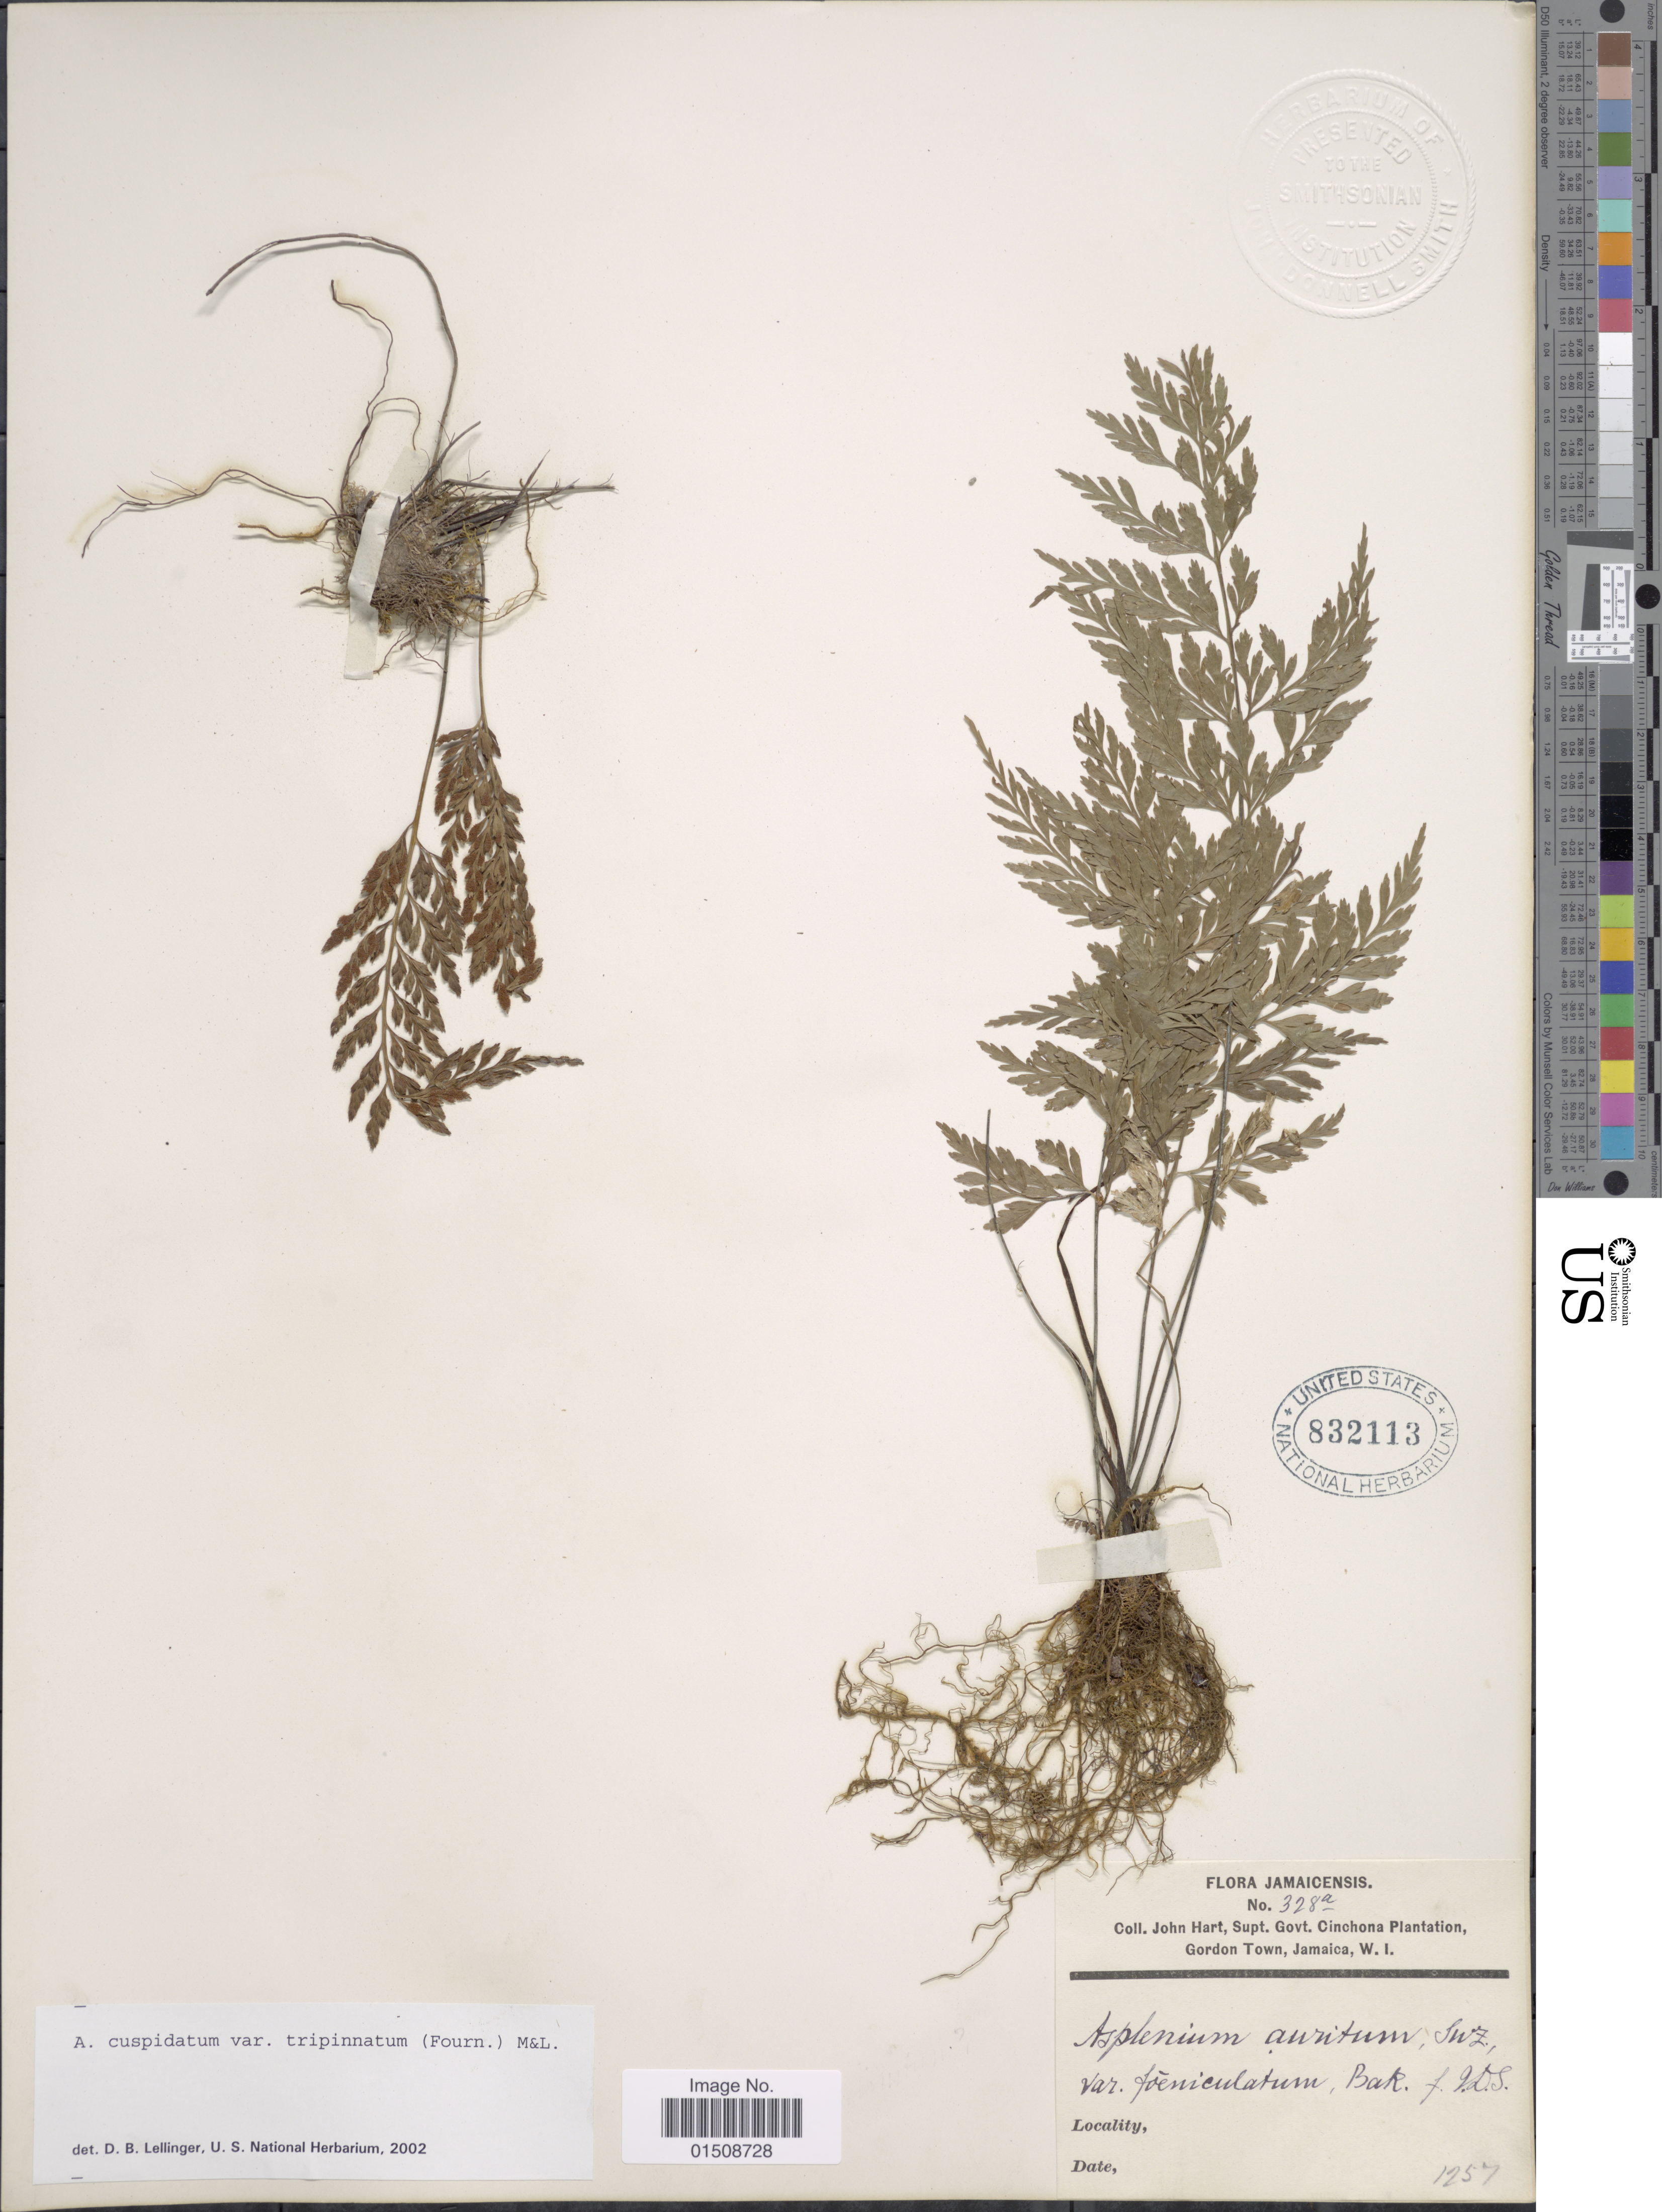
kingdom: Plantae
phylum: Tracheophyta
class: Polypodiopsida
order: Polypodiales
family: Aspleniaceae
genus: Asplenium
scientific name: Asplenium cuspidatum var. tripinnatum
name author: (E. Fourn.) C.V. Morton & Lellinger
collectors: J. H. Hart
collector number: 328a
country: Jamaica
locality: Supt. Gov. Cinchona Plantation, Gordon Town, Jamaica, W.I. [unsure placement]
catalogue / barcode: US 832113